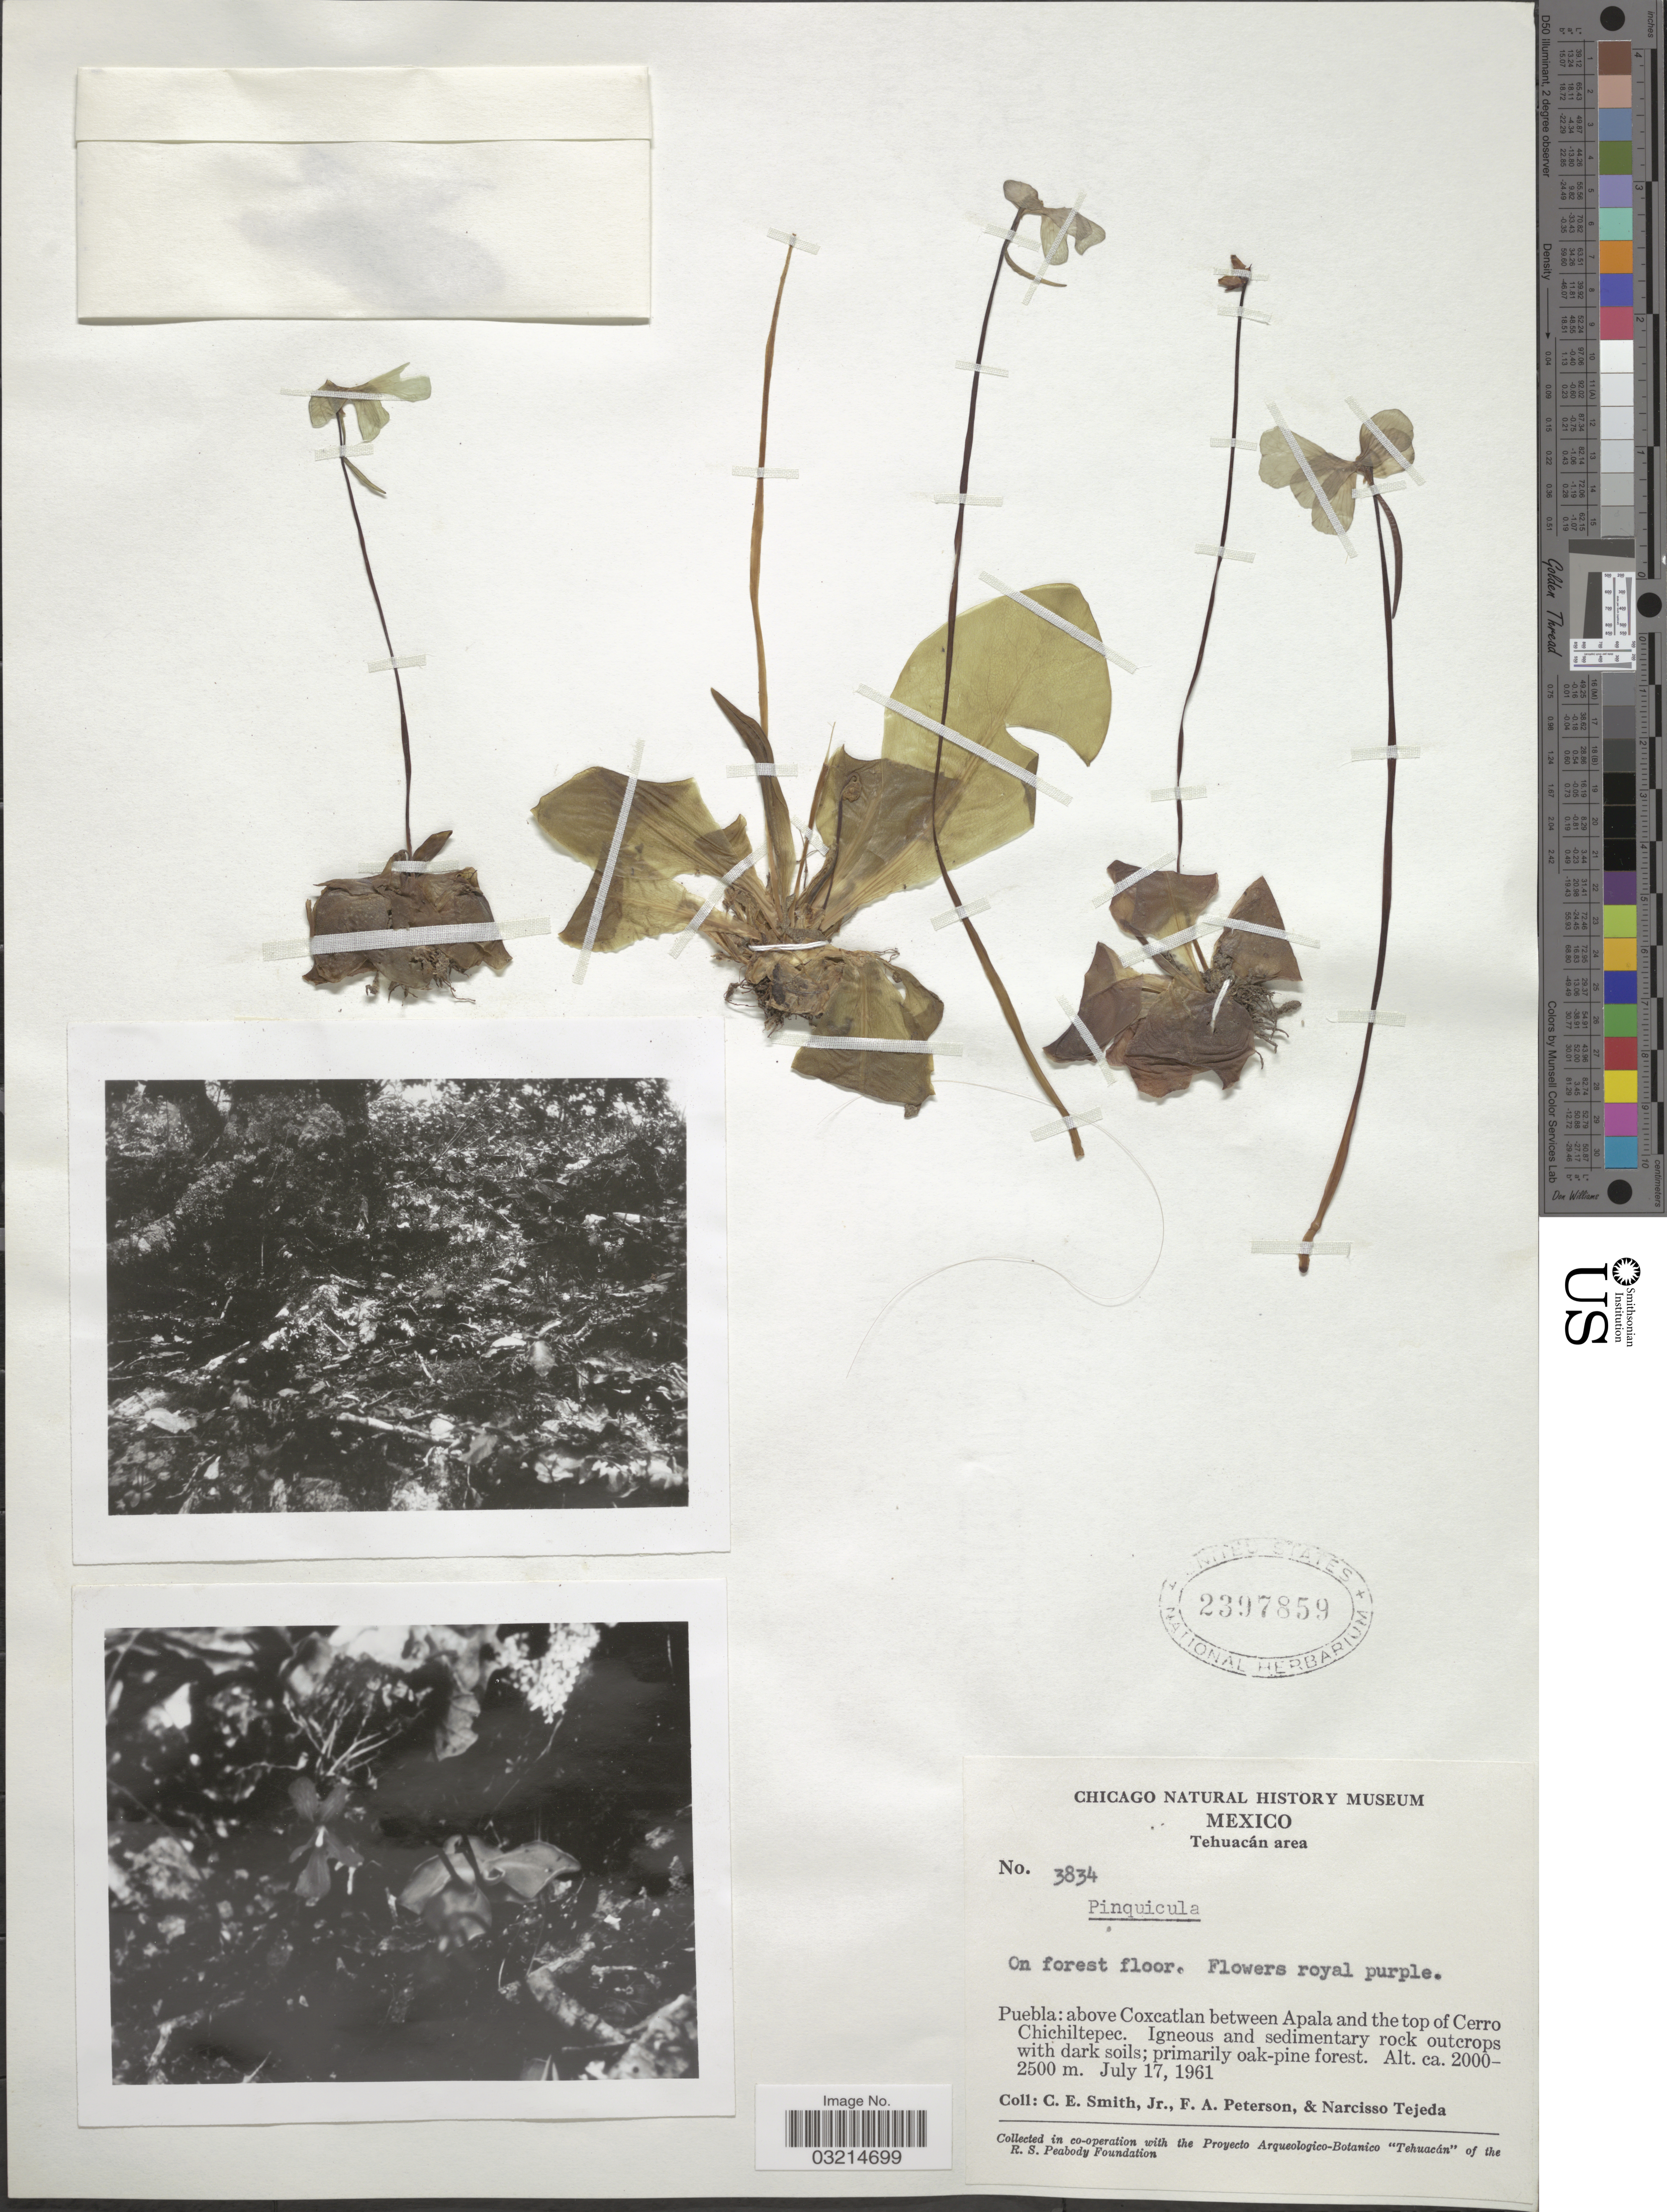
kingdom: Plantae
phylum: Tracheophyta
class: Magnoliopsida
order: Lamiales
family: Lentibulariaceae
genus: Pinguicula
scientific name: Pinguicula sp.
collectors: C. E. Smith Jr., F. A. Peterson & N. Tejeda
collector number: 3834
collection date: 1961-07-17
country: Mexico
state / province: Puebla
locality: Tehuacán area, Puebla: above Coxcatlan between Apala and the top of Cerro Chichiltepec.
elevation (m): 2000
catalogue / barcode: US 2397859